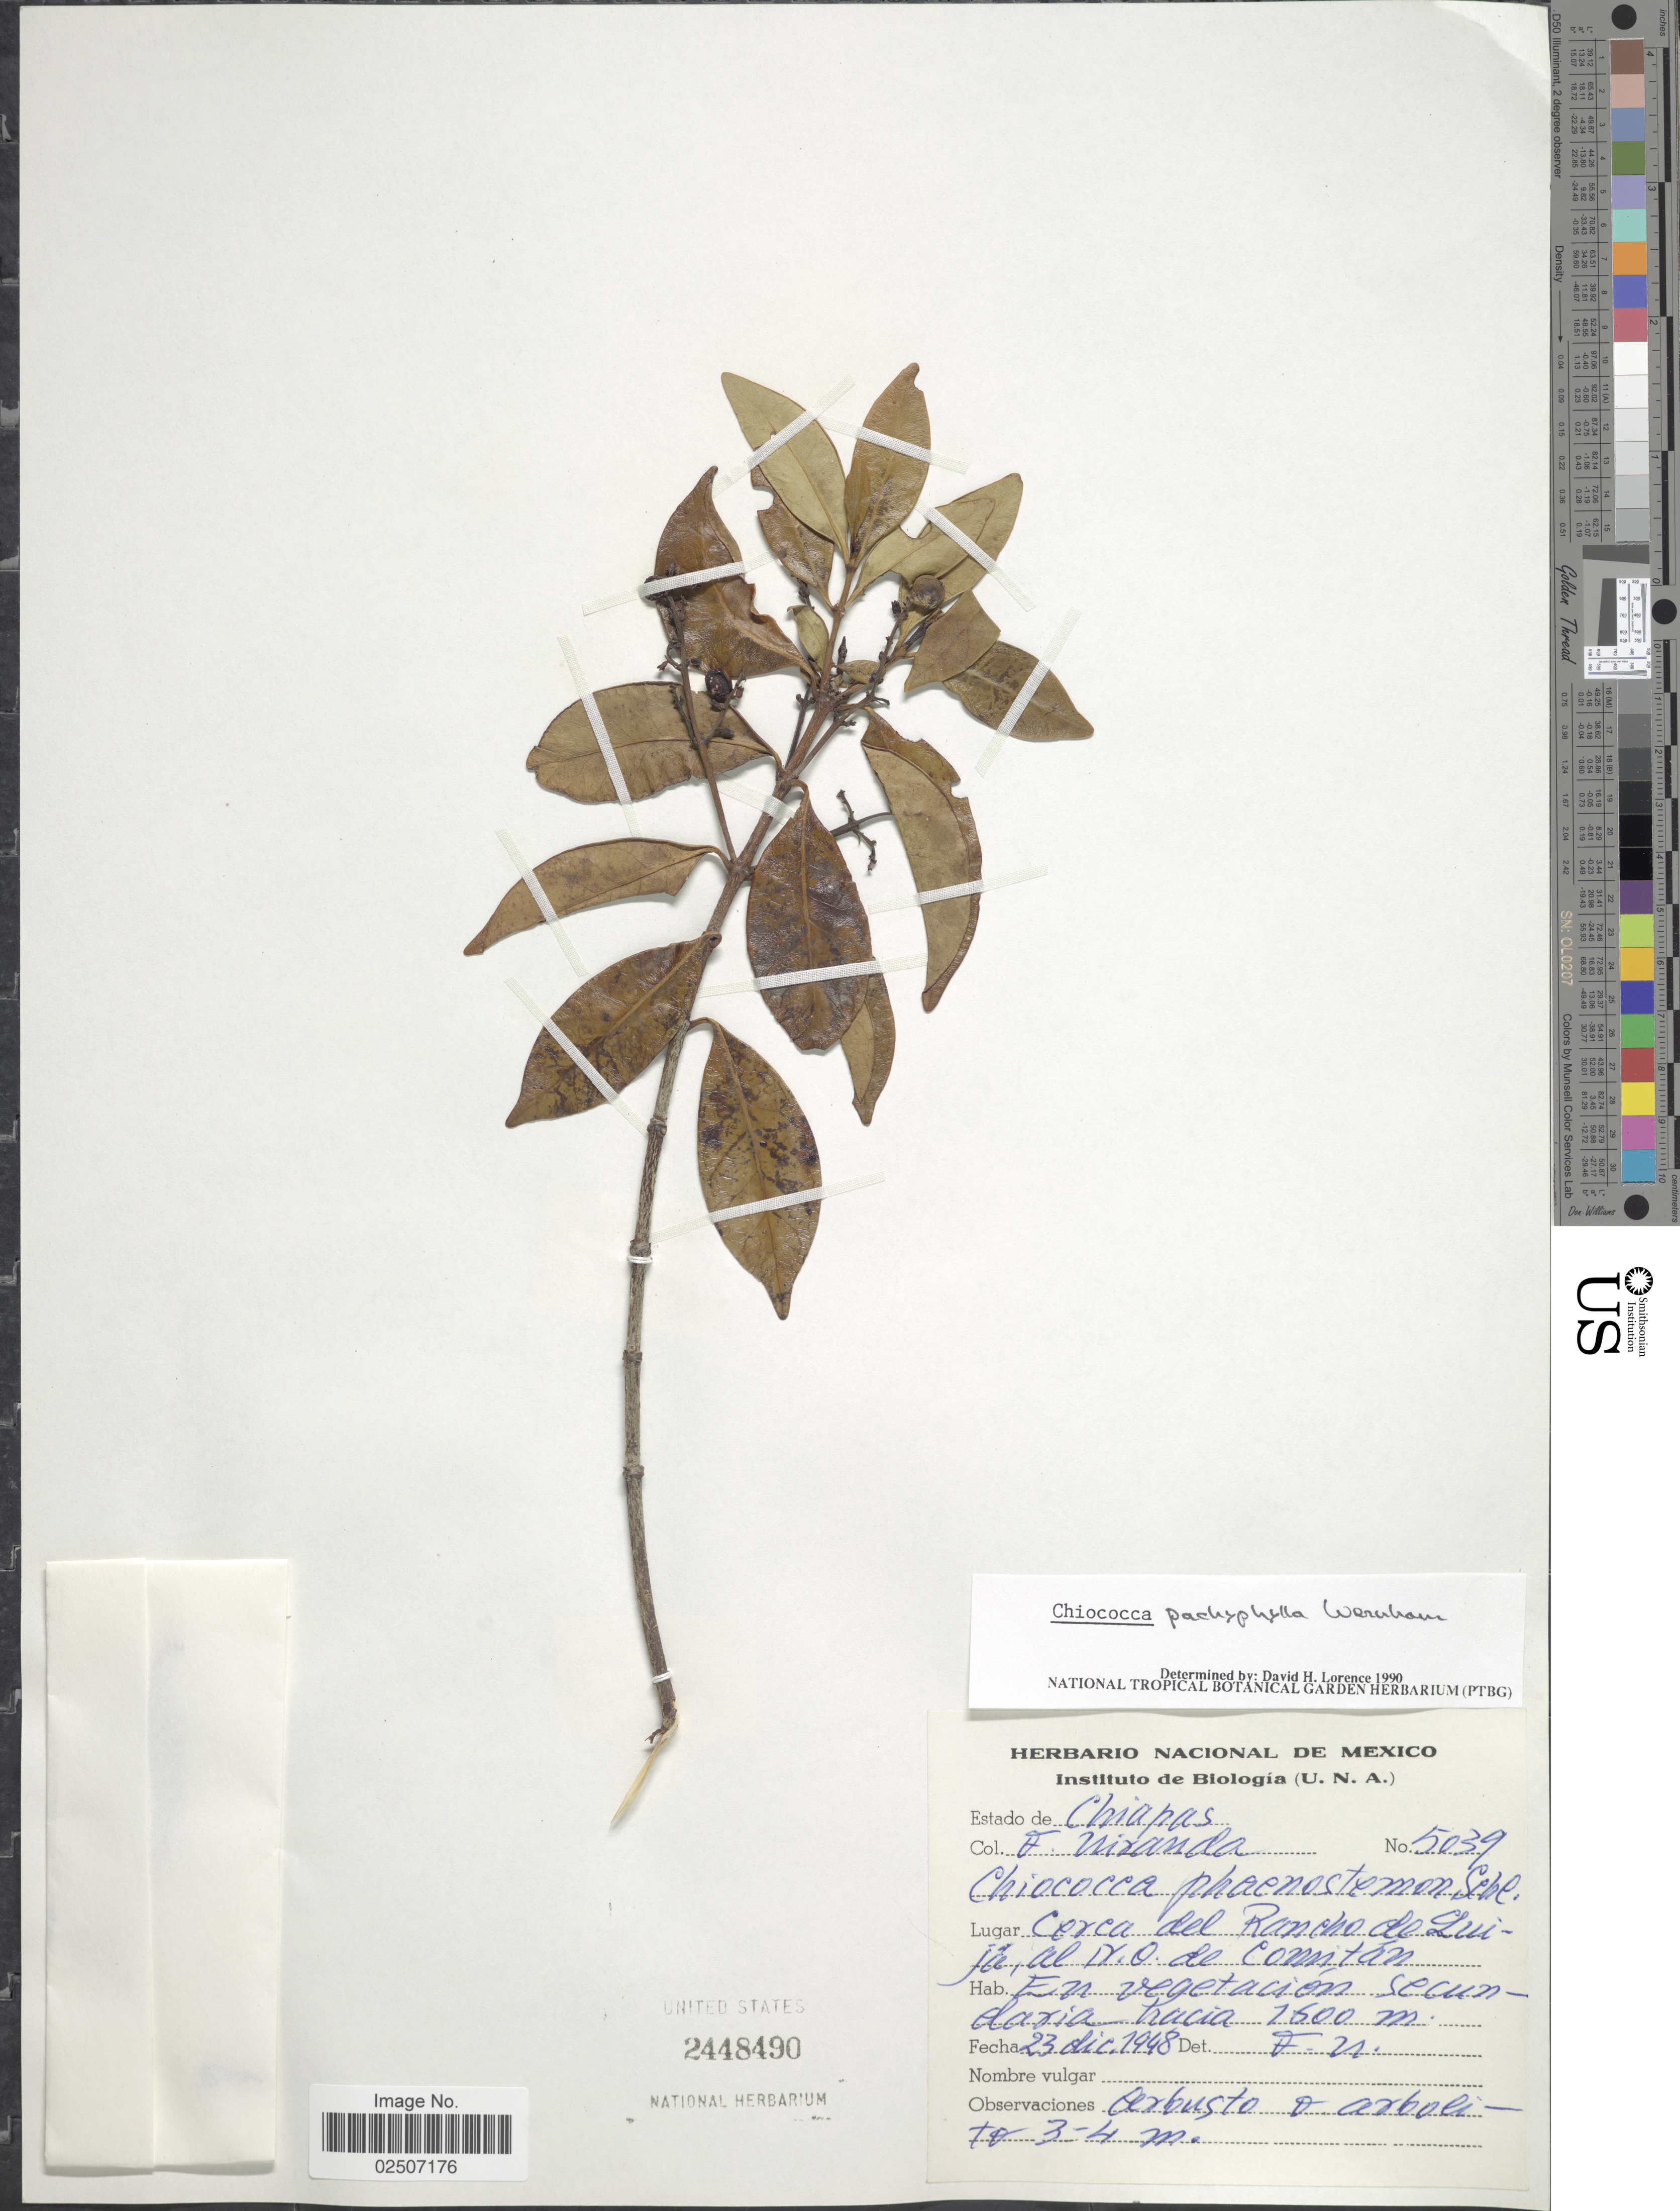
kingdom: Plantae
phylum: Tracheophyta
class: Magnoliopsida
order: Gentianales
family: Rubiaceae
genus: Chiococca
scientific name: Chiococca pachyphylla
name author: Wernham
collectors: F. Miranda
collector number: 5039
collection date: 1948-12-23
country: Mexico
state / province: Chiapas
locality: Cerca del Rancho de Luija, al N.O. de Comitán.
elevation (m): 1600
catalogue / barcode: US 2448490